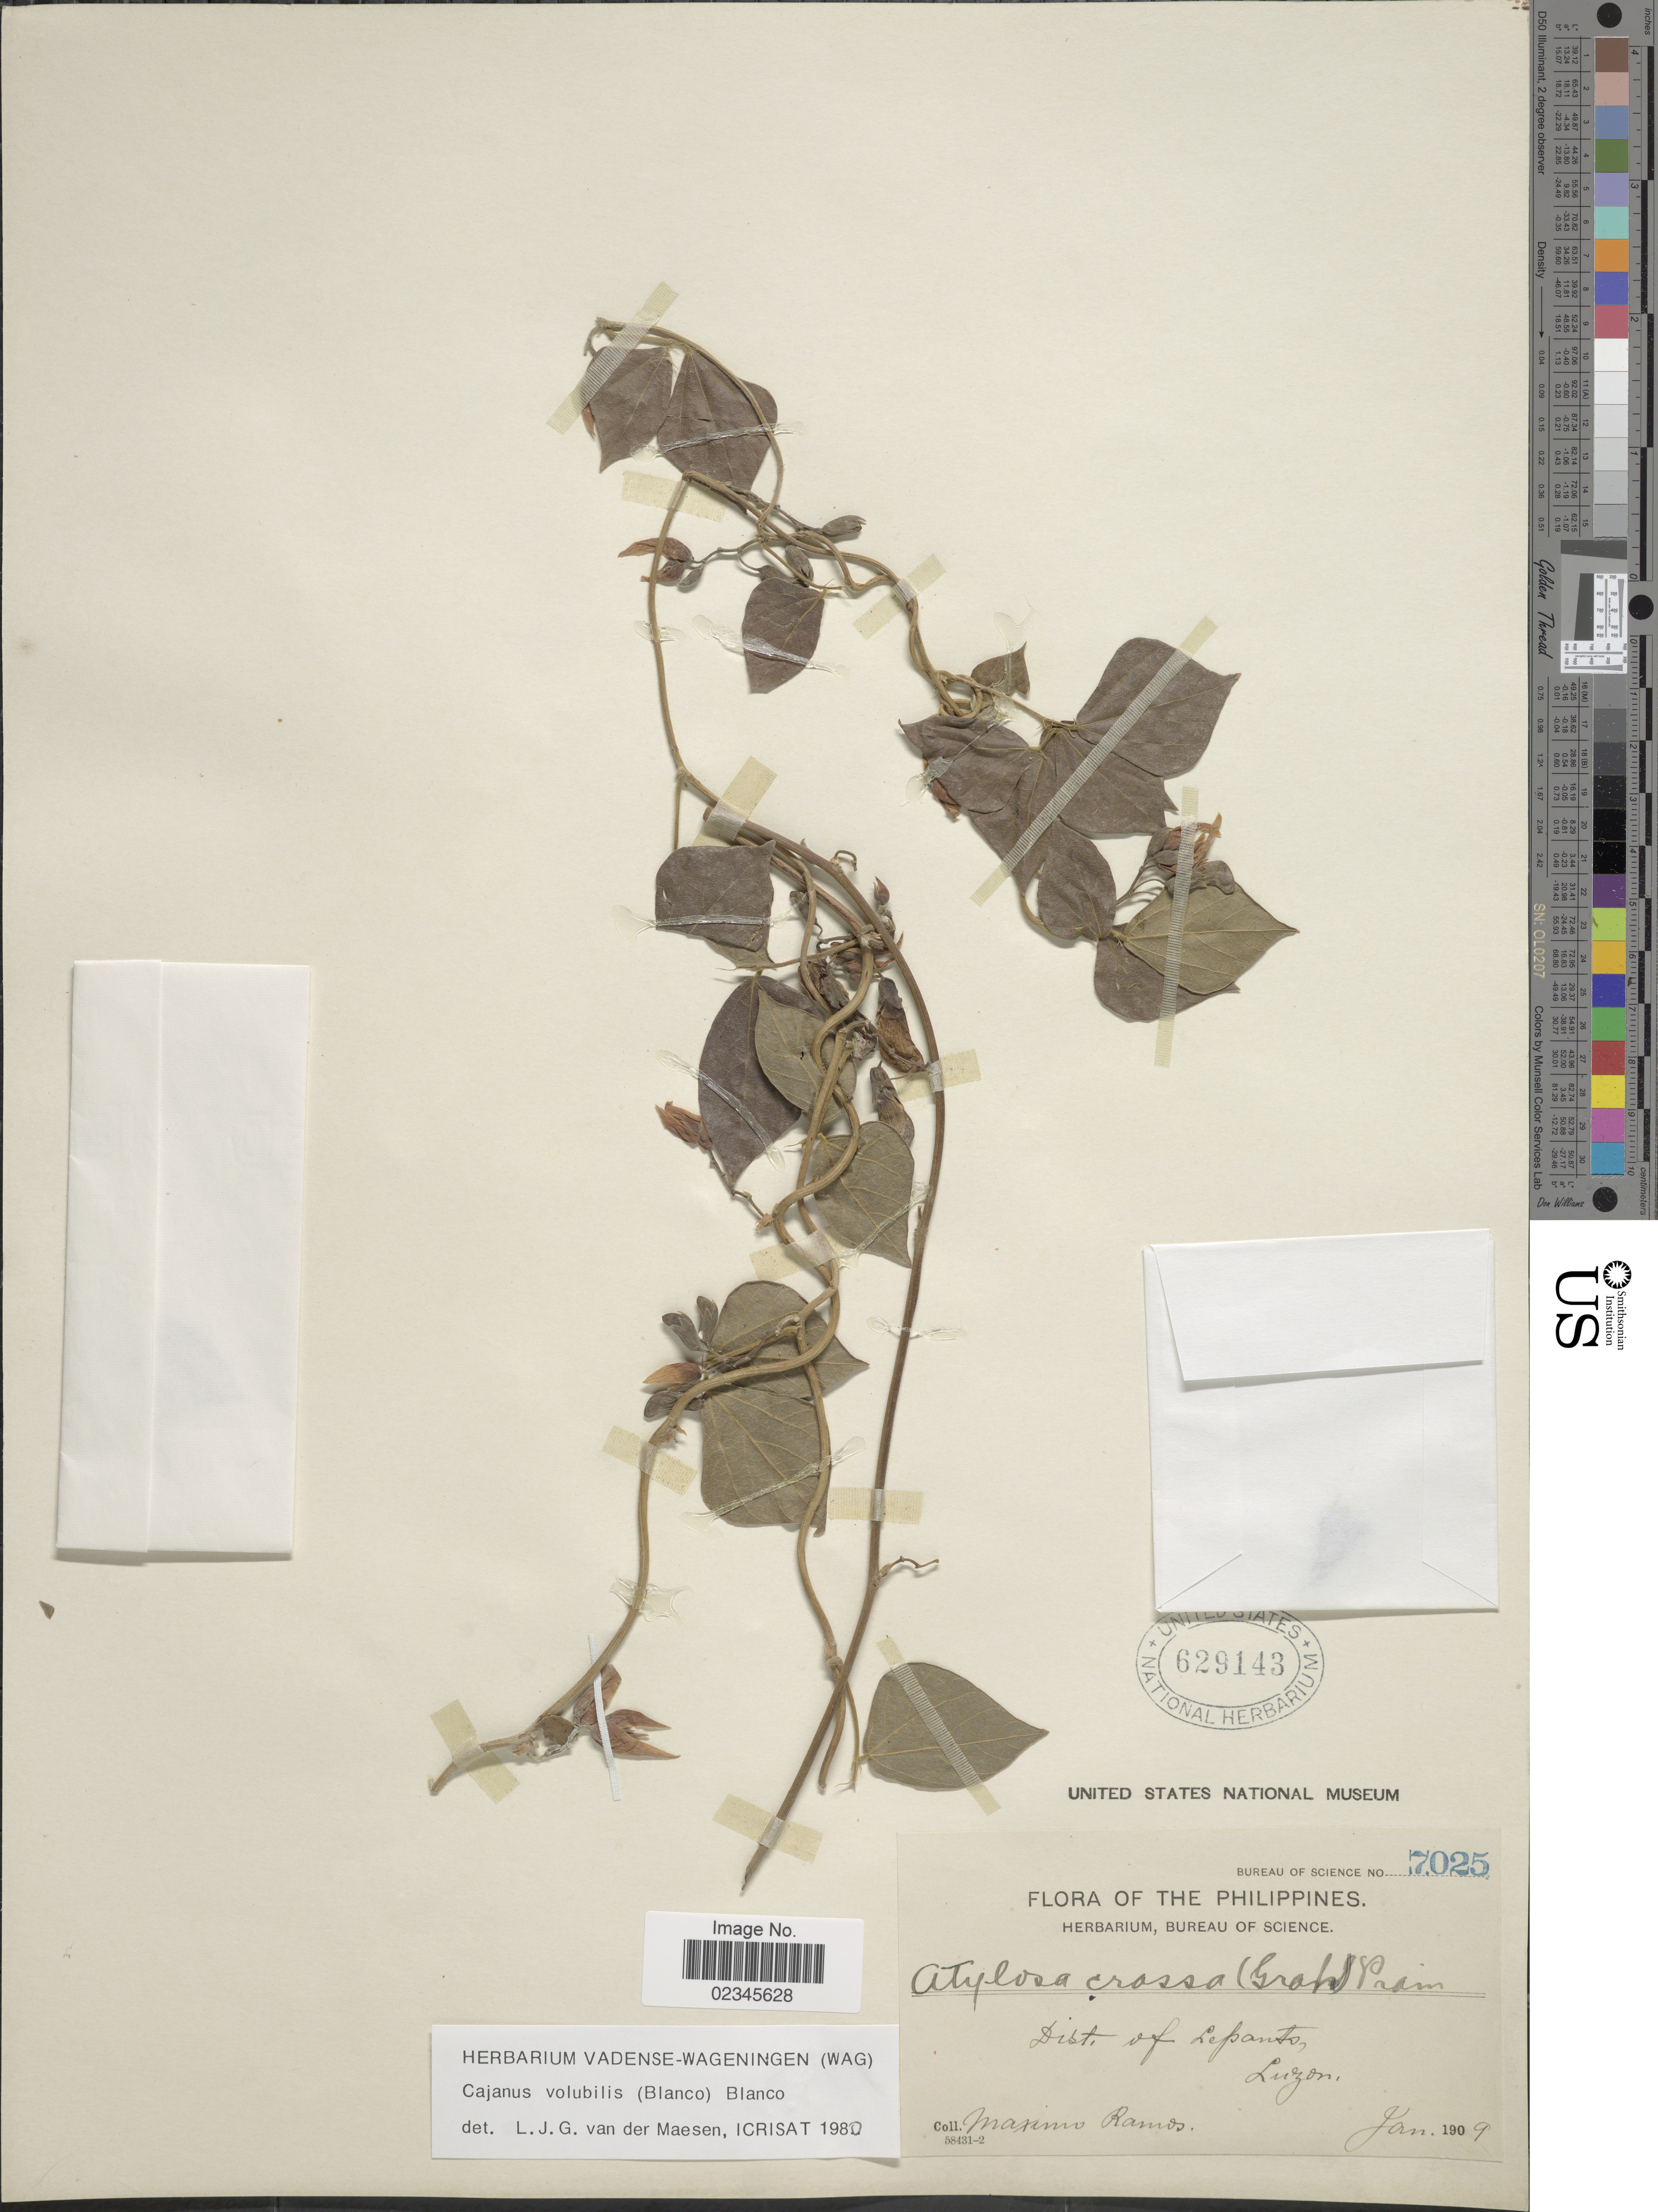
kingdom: Plantae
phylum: Tracheophyta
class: Magnoliopsida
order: Fabales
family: Fabaceae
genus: Cajanus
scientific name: Cajanus volubilis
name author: (Blanco) Blanco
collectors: M. Ramos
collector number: Bureau of Science 7025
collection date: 1909-01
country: Philippines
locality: Dist. of Lepants, Luzon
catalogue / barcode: US 629143